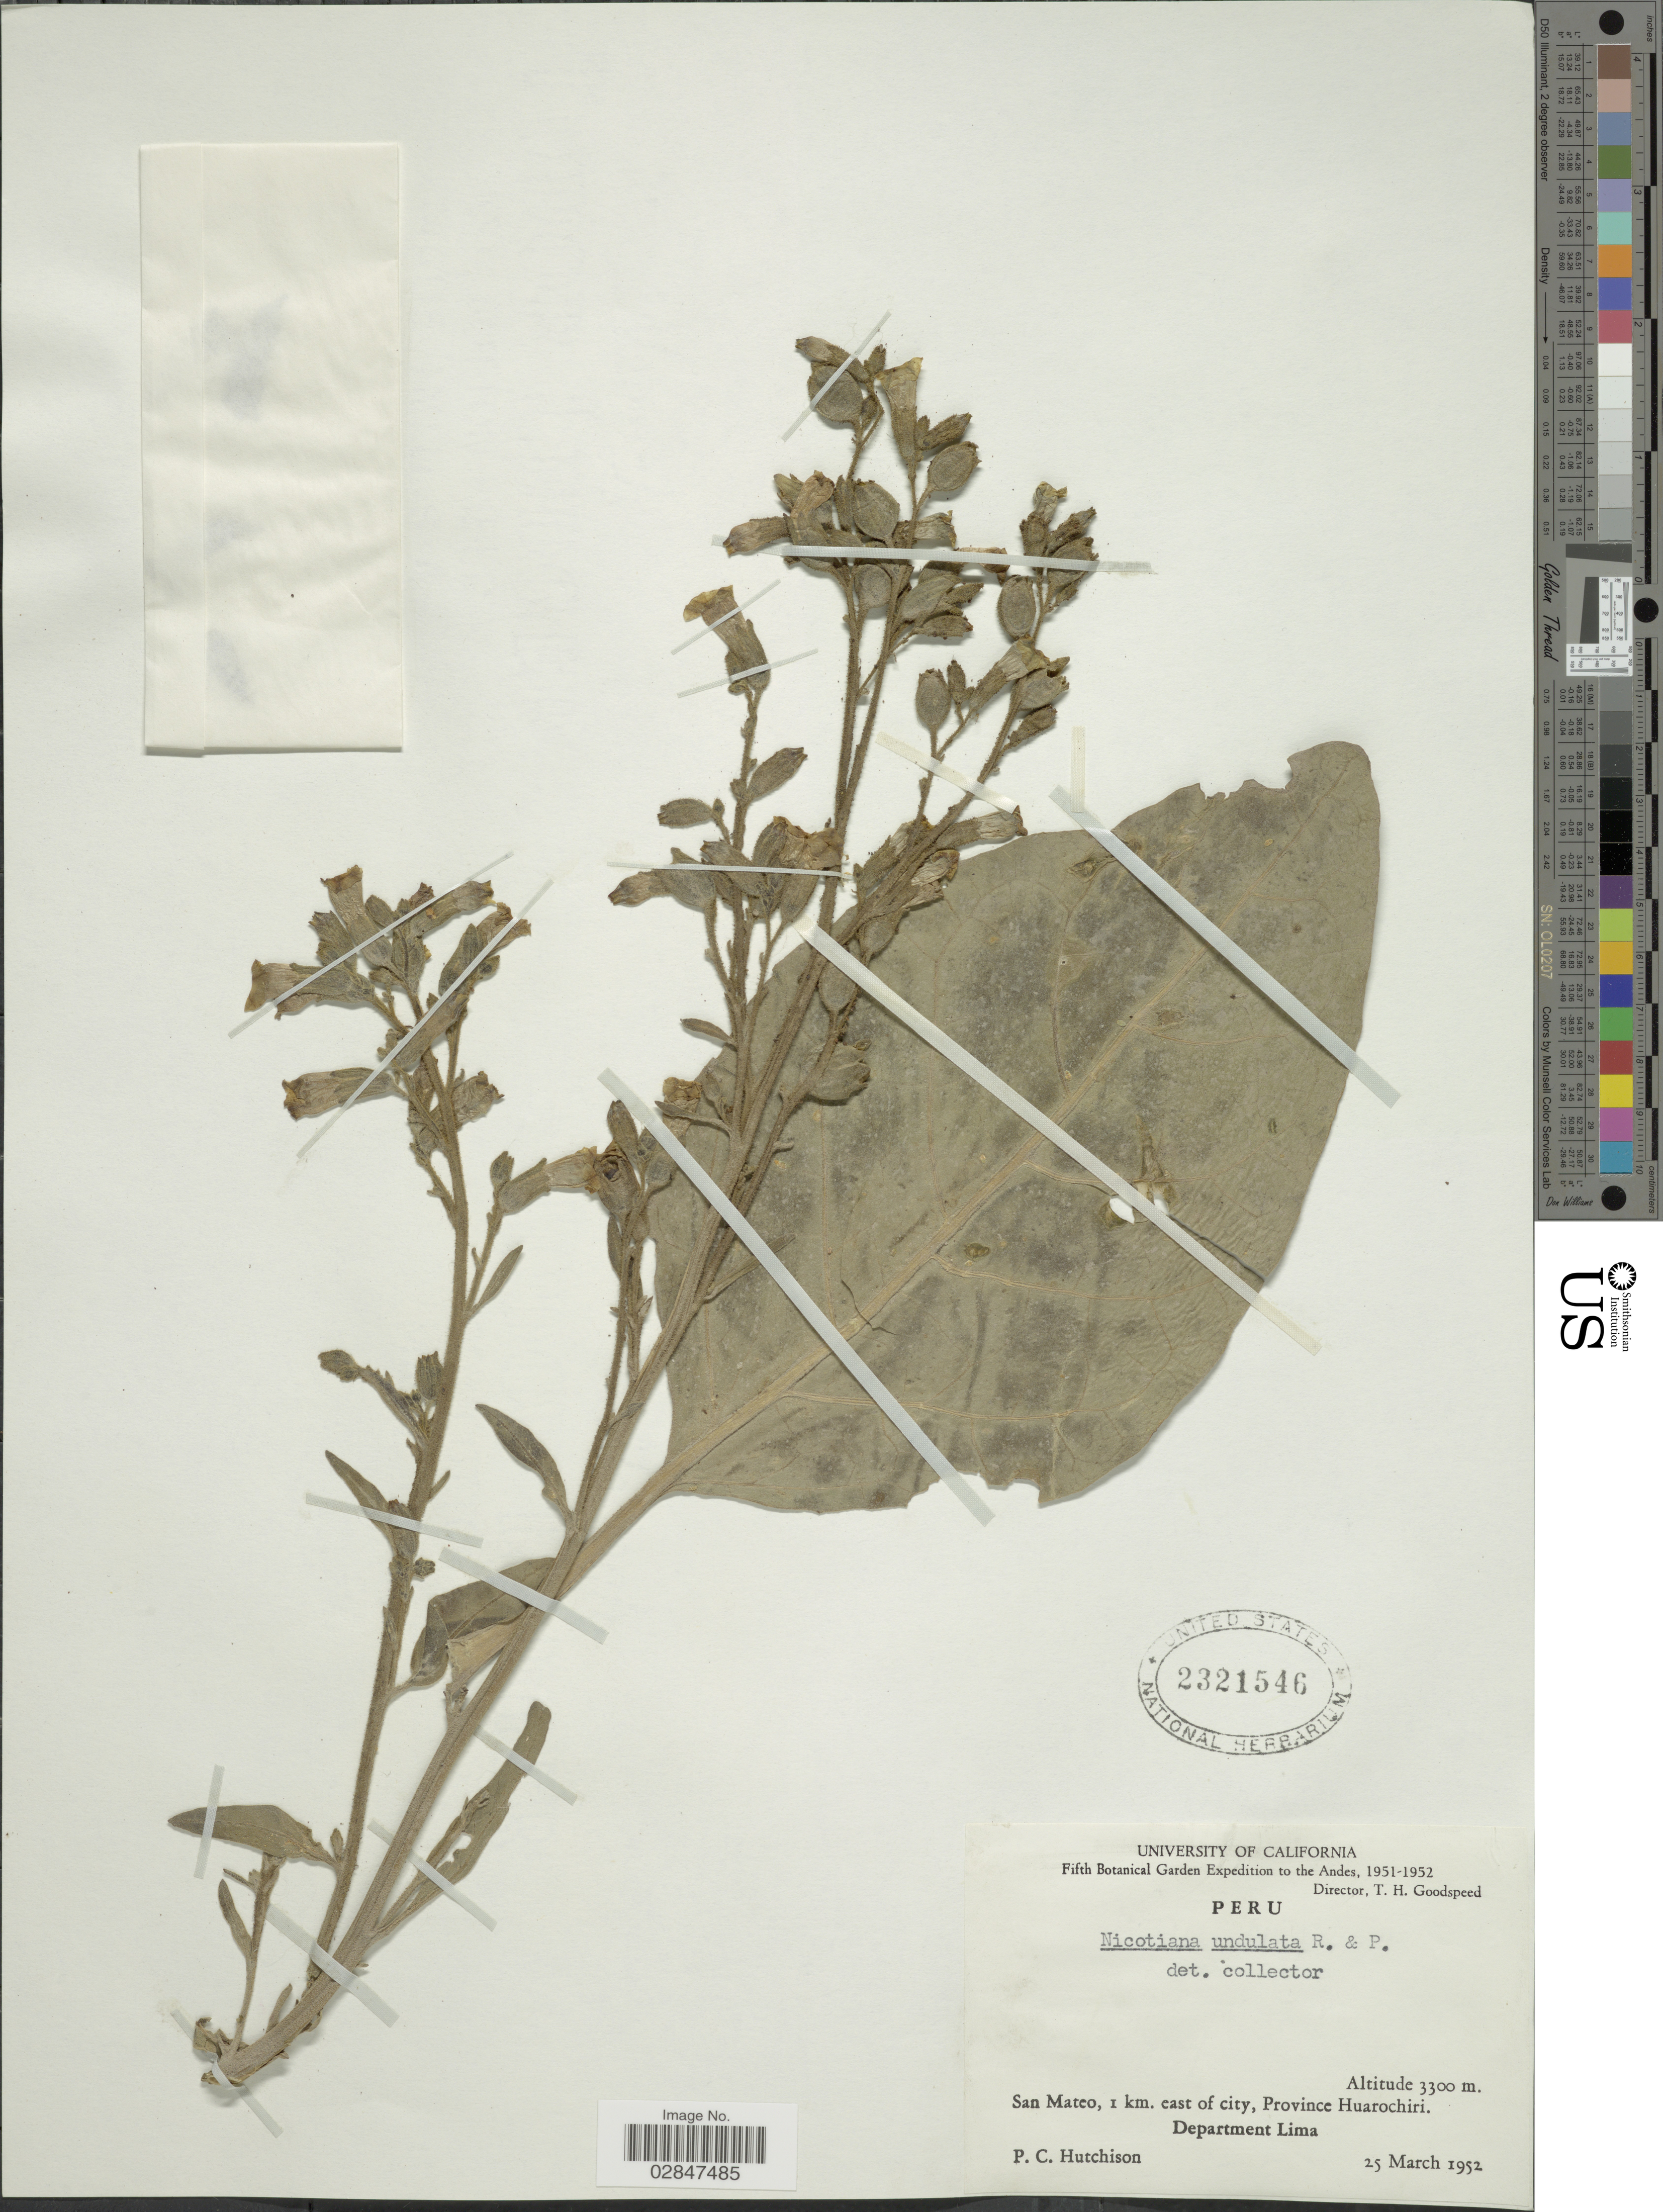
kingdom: Plantae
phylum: Tracheophyta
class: Magnoliopsida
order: Solanales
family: Solanaceae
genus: Nicotiana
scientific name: Nicotiana undulata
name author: Ruiz & Pav.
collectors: P. C. Hutchison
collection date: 1952-03-25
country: Peru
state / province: Lima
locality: The Andes, San Mateo, 1 km. east of city, Province Huarochiri, Department Lima.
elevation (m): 3300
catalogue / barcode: US 2321546